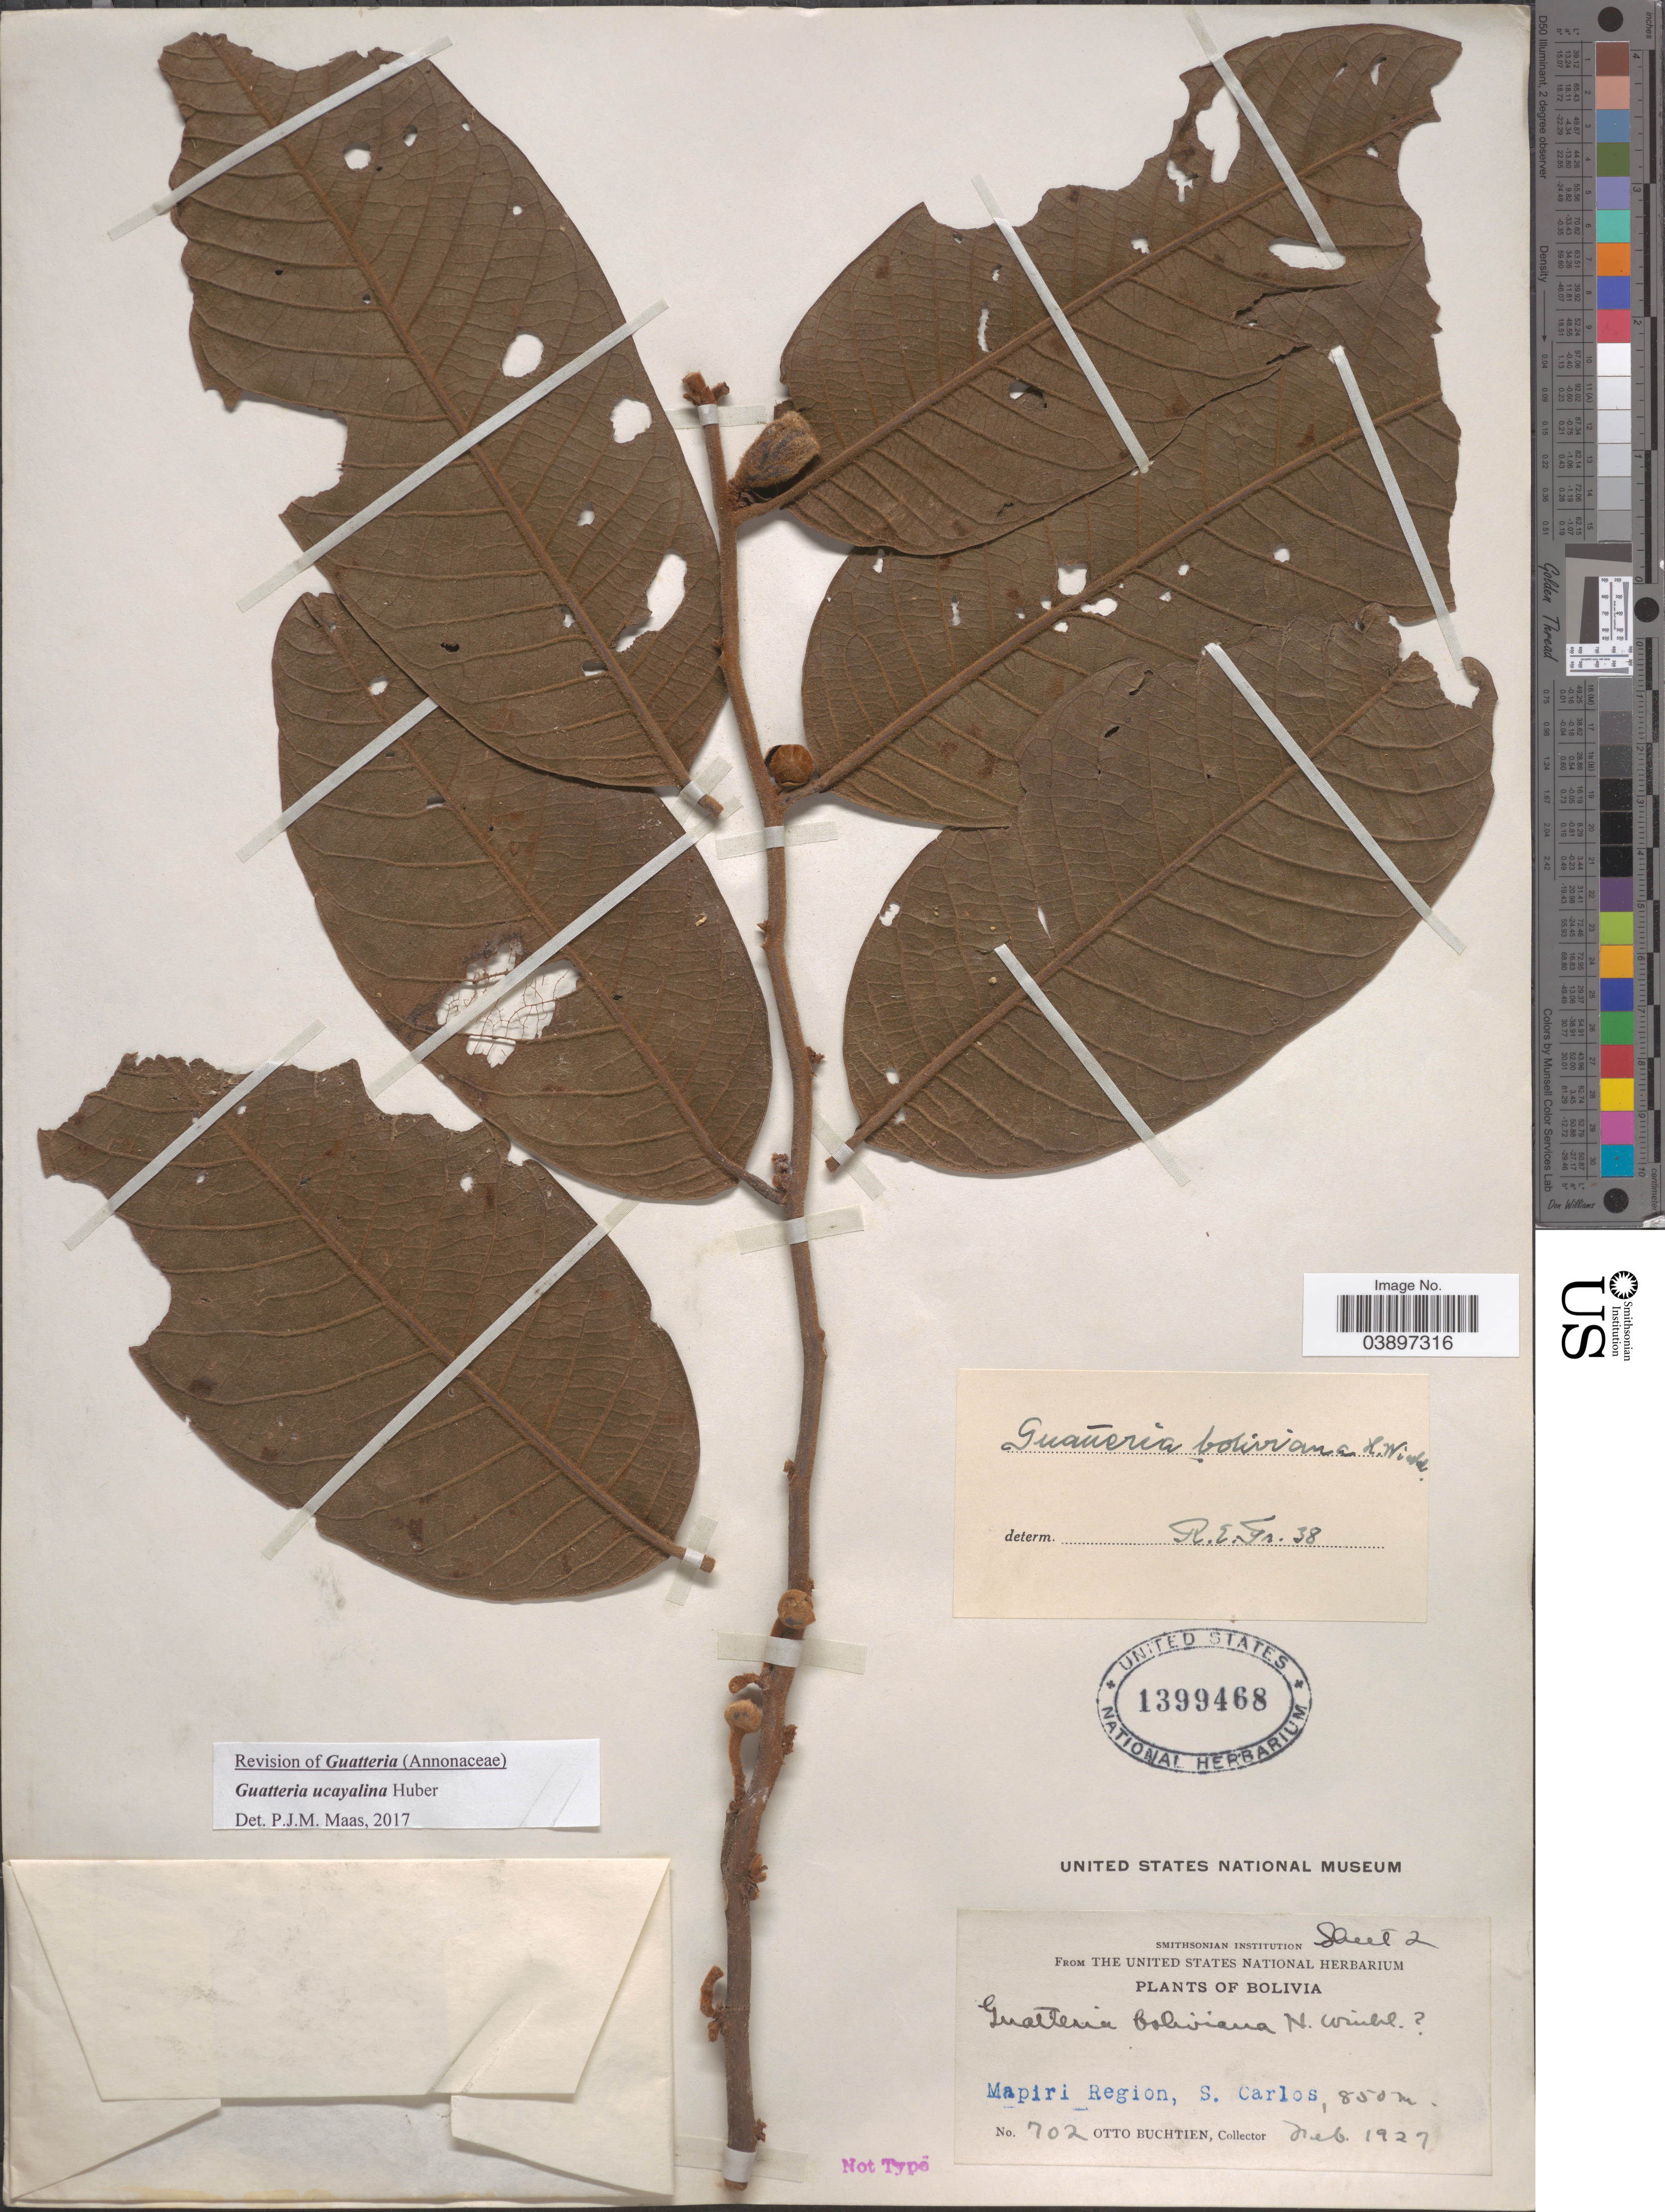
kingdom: Plantae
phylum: Tracheophyta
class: Magnoliopsida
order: Magnoliales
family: Annonaceae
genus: Guatteria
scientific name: Guatteria ucayalina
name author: Huber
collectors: O. Buchtien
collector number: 702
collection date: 1927-02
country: Bolivia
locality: Mapiri Region, S. Carlos.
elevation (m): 850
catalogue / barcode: US 1399468